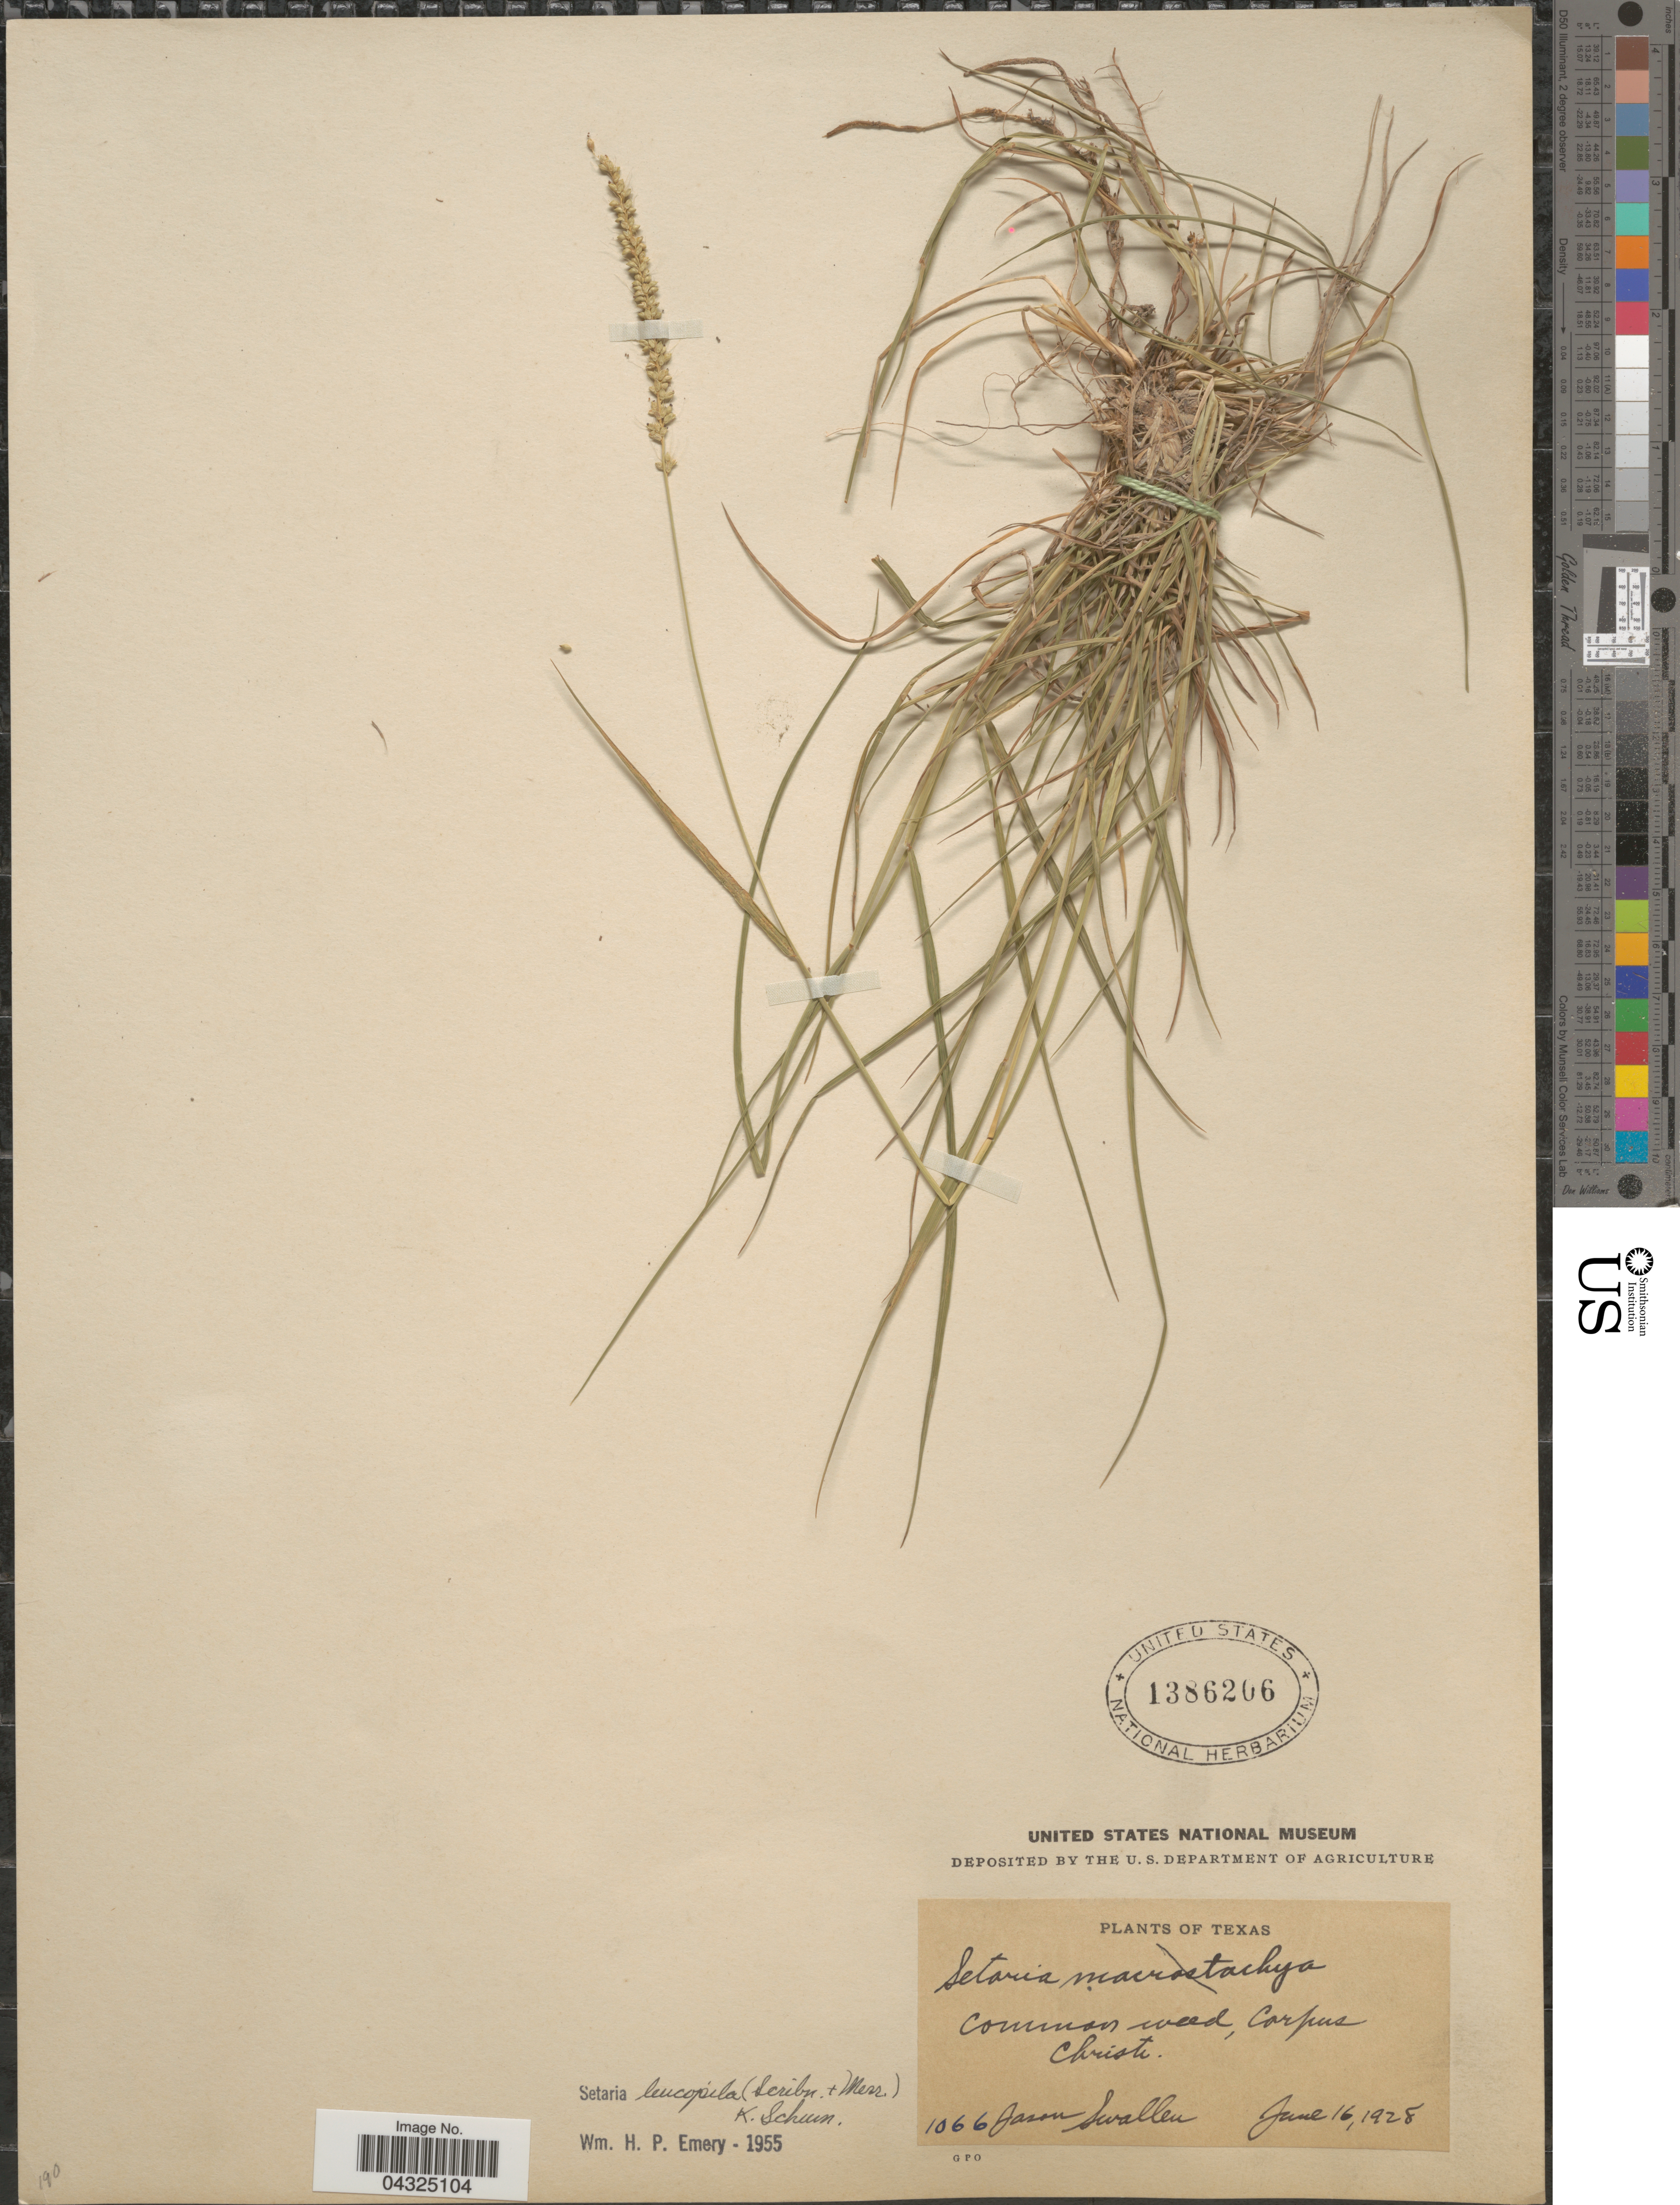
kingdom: Plantae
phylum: Tracheophyta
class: Liliopsida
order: Poales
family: Poaceae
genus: Setaria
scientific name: Setaria leucopila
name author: (Scribn. & Merr.) K. Schum.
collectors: J. R. Swallen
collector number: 1066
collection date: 1928-06-16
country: United States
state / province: Texas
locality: Common weed, Corpus Christi.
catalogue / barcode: US 1386206